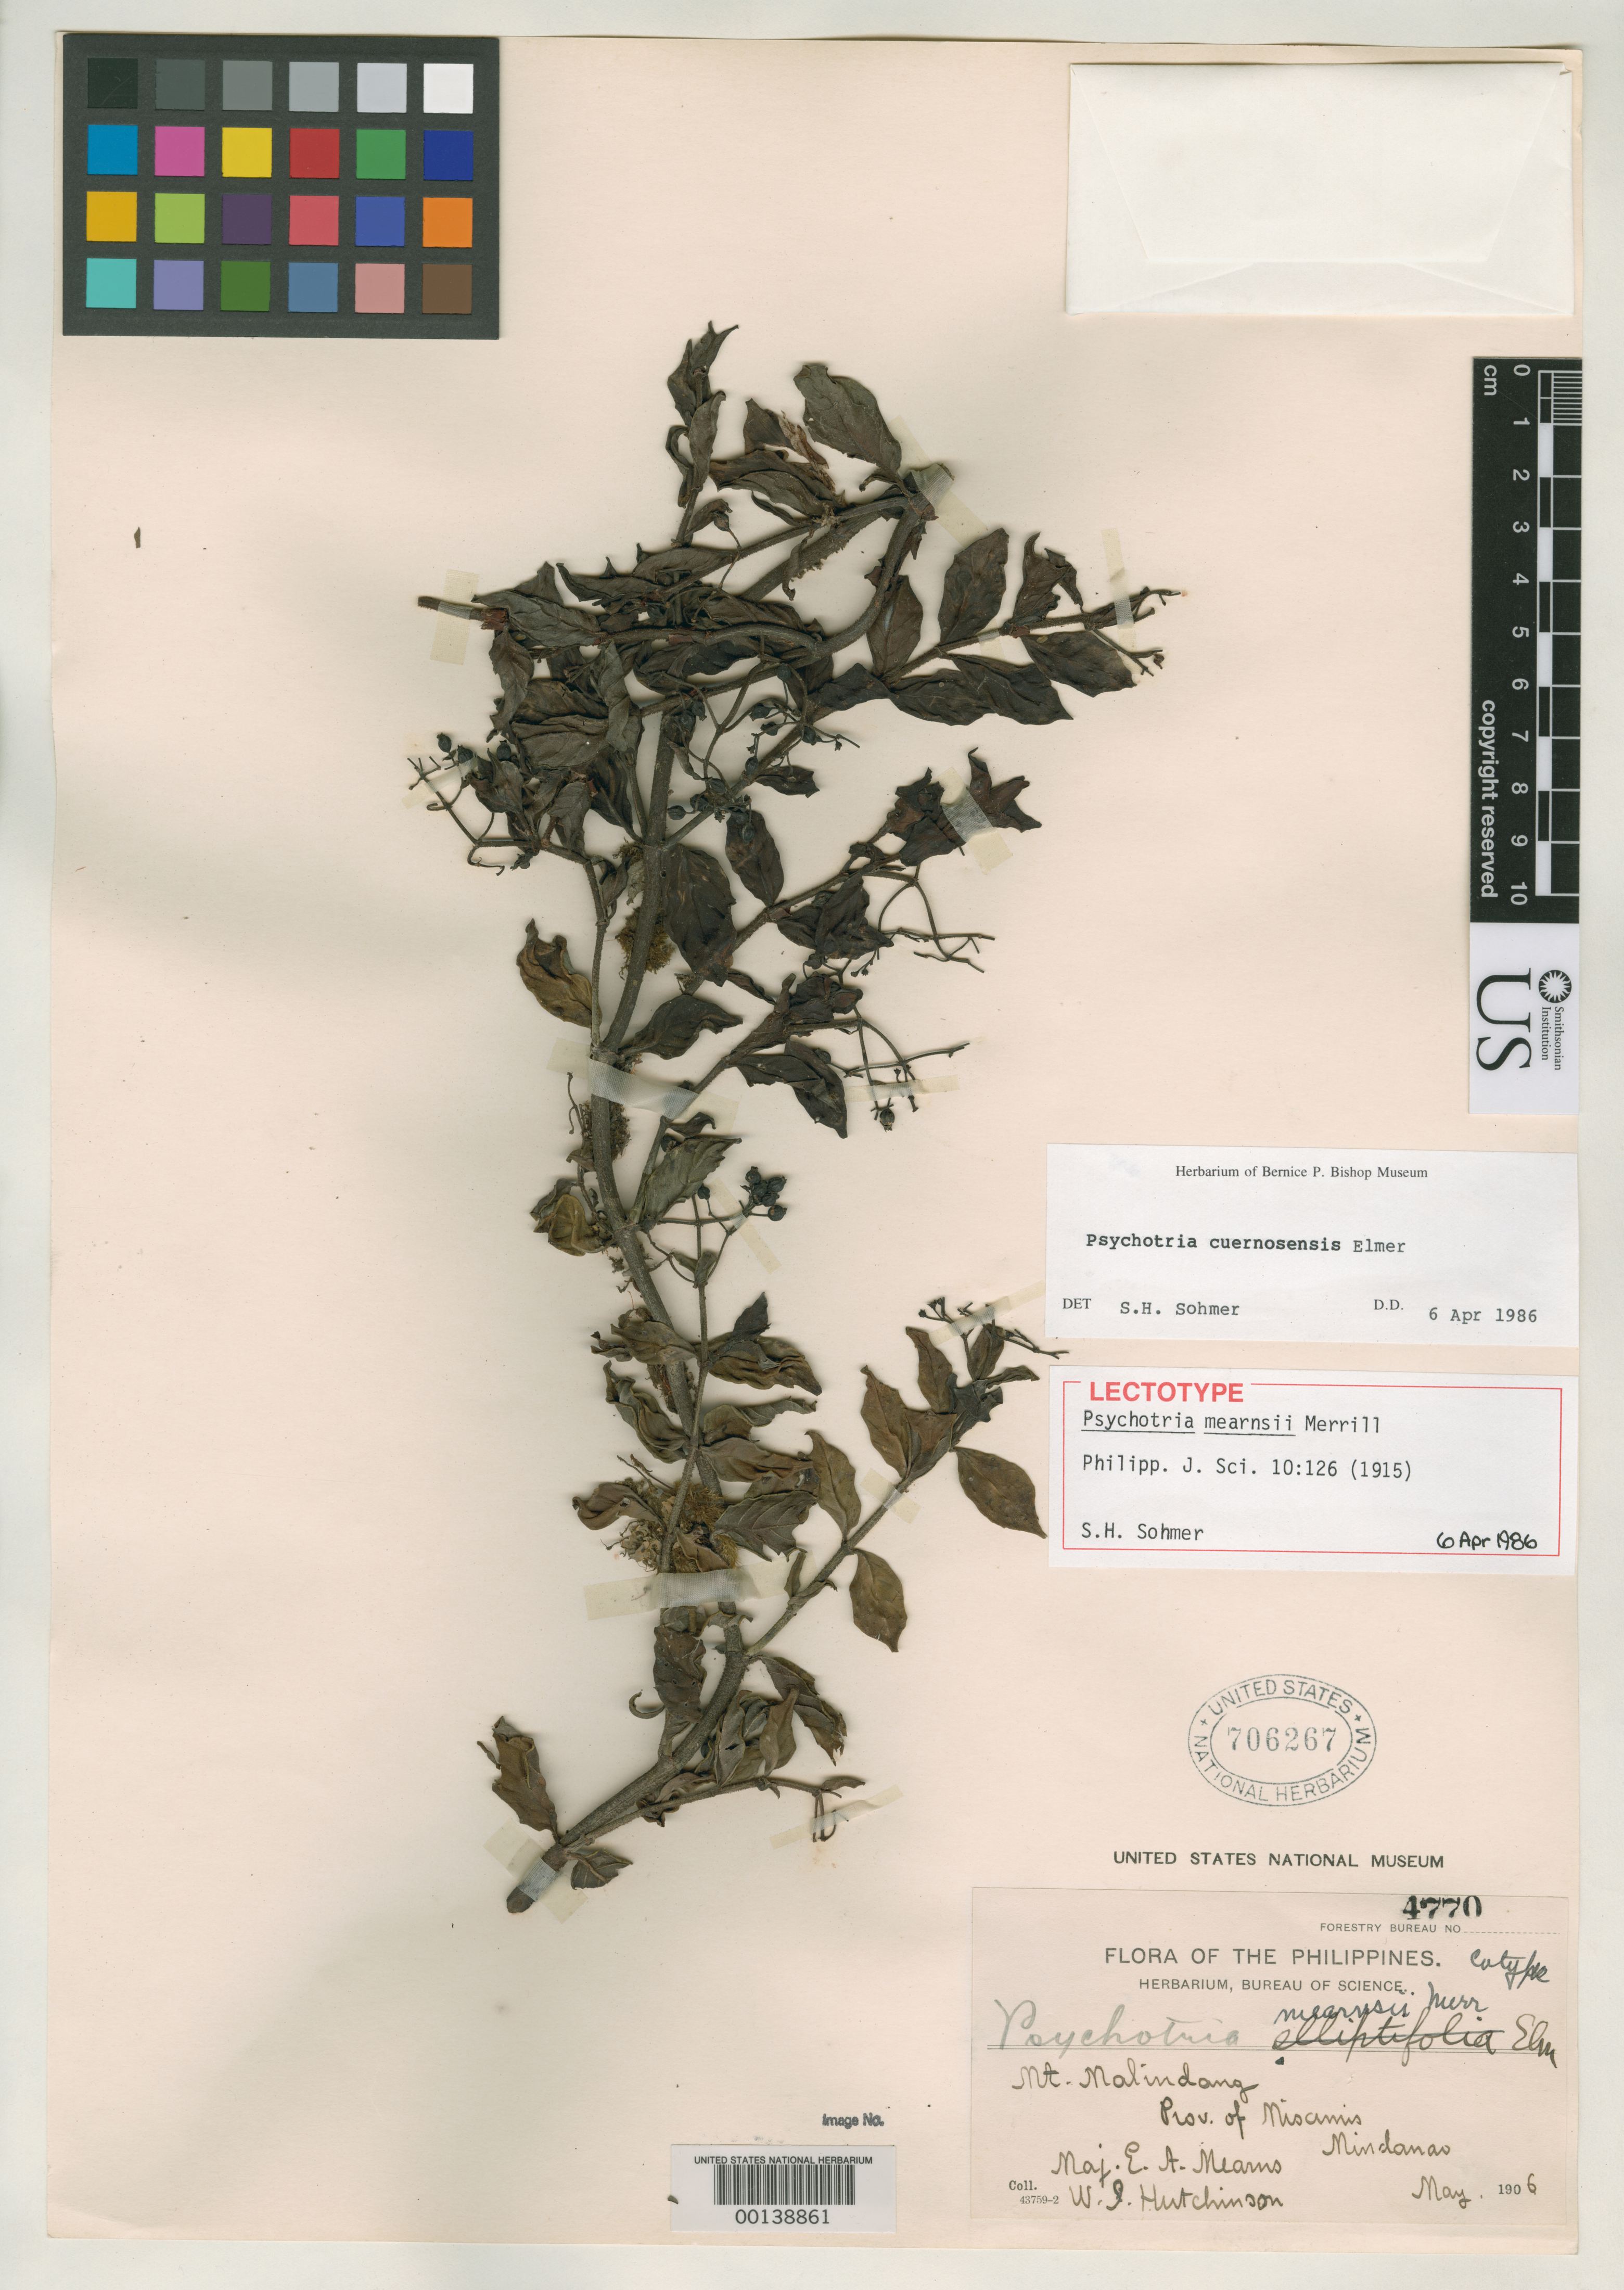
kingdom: Plantae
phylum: Tracheophyta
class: Magnoliopsida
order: Gentianales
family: Rubiaceae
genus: Psychotria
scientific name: Psychotria mearnsii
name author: Merr.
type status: Isotype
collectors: W. I. Hutchinson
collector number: For. Bur. 4770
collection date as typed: May 1906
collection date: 1906-05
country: Philippines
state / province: Northern Mindanao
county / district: Misamis Occidental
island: Mindanao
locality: Mt. Malindang.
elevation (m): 500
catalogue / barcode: US 706267